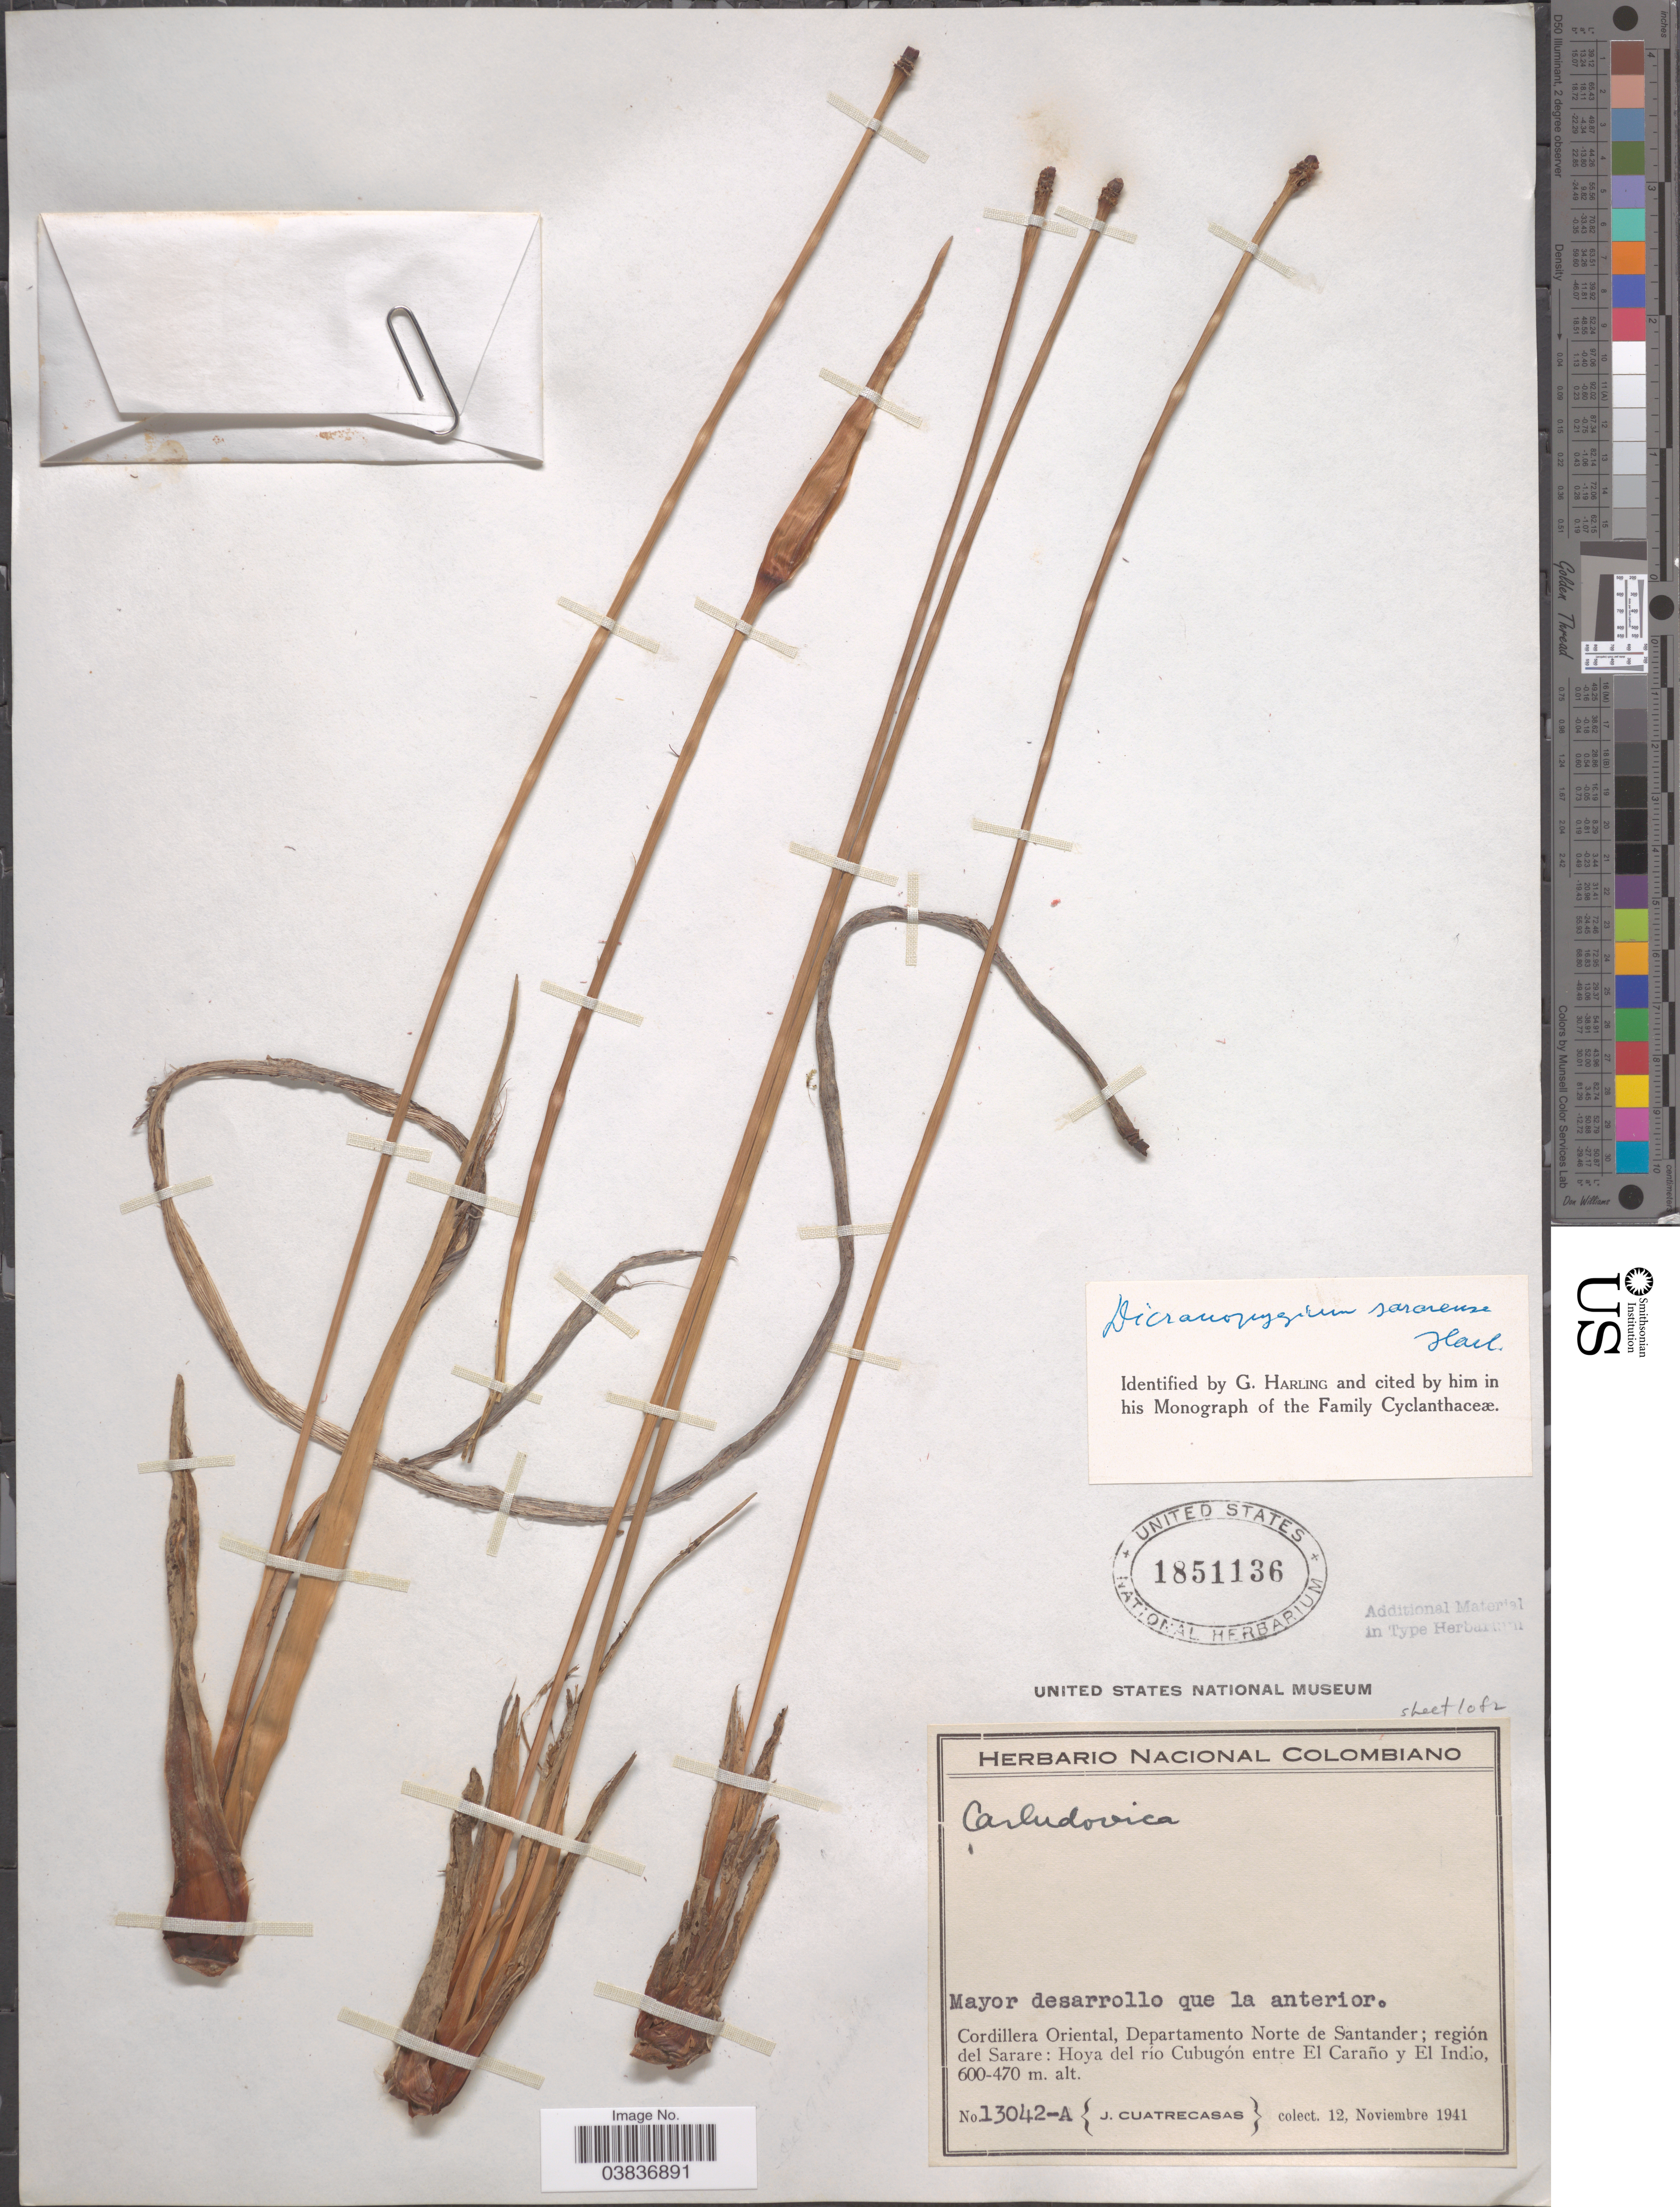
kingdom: Plantae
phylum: Tracheophyta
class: Liliopsida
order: Pandanales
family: Cyclanthaceae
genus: Dicranopygium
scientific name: Dicranopygium sararense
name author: Harling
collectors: J. Cuatrecasas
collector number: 13042-A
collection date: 1941-11-12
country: Colombia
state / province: Norte de Santander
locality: Cordillera Oriental, Departamento Norte de Santander; región del Sarare: Hoya del río Cubugón entre El Caraño y El Indio.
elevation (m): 470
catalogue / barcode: US 1851136